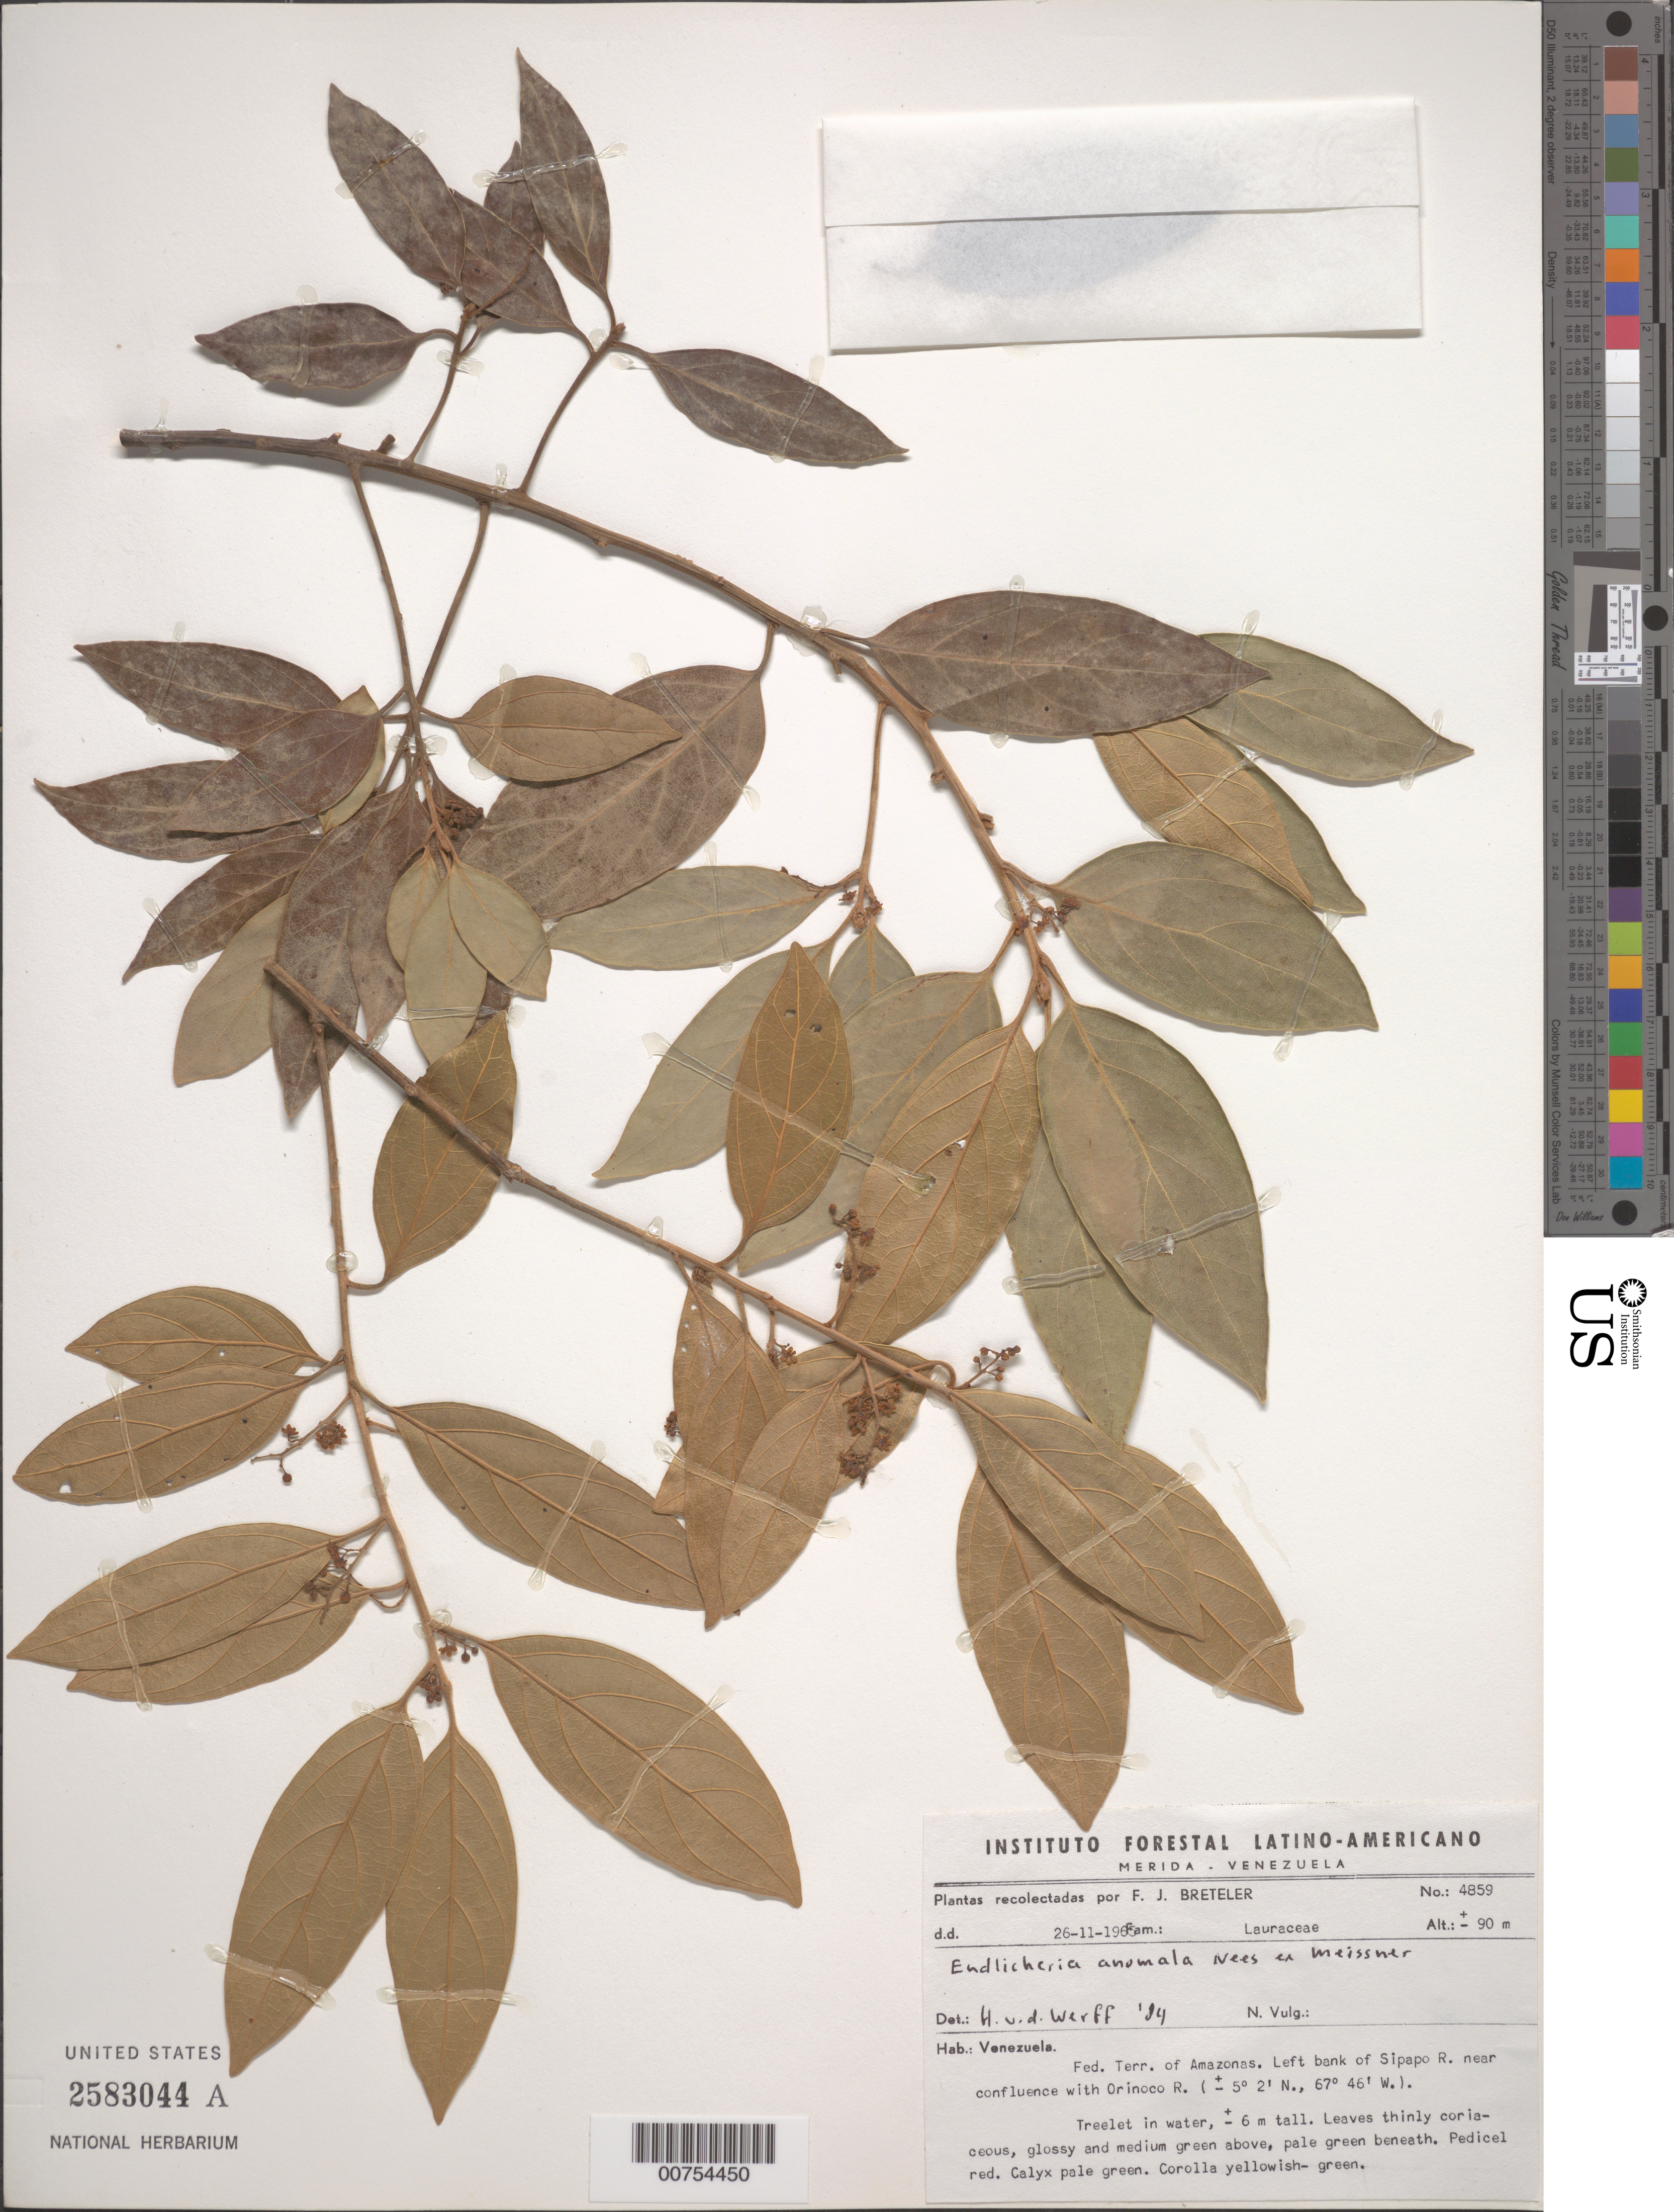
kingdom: Plantae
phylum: Tracheophyta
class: Magnoliopsida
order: Laurales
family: Lauraceae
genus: Endlicheria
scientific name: Endlicheria anomala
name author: Nees ex Meisn.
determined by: van der Werff, H., (MO), Missouri Botanical Garden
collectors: F. J. Breteler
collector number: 4859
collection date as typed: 26-Nov-65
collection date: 1965-11-26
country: Venezuela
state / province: Amazonas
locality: Sipapo R., at confluence with Orinoco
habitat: River bank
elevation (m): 90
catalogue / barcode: US 2583044A